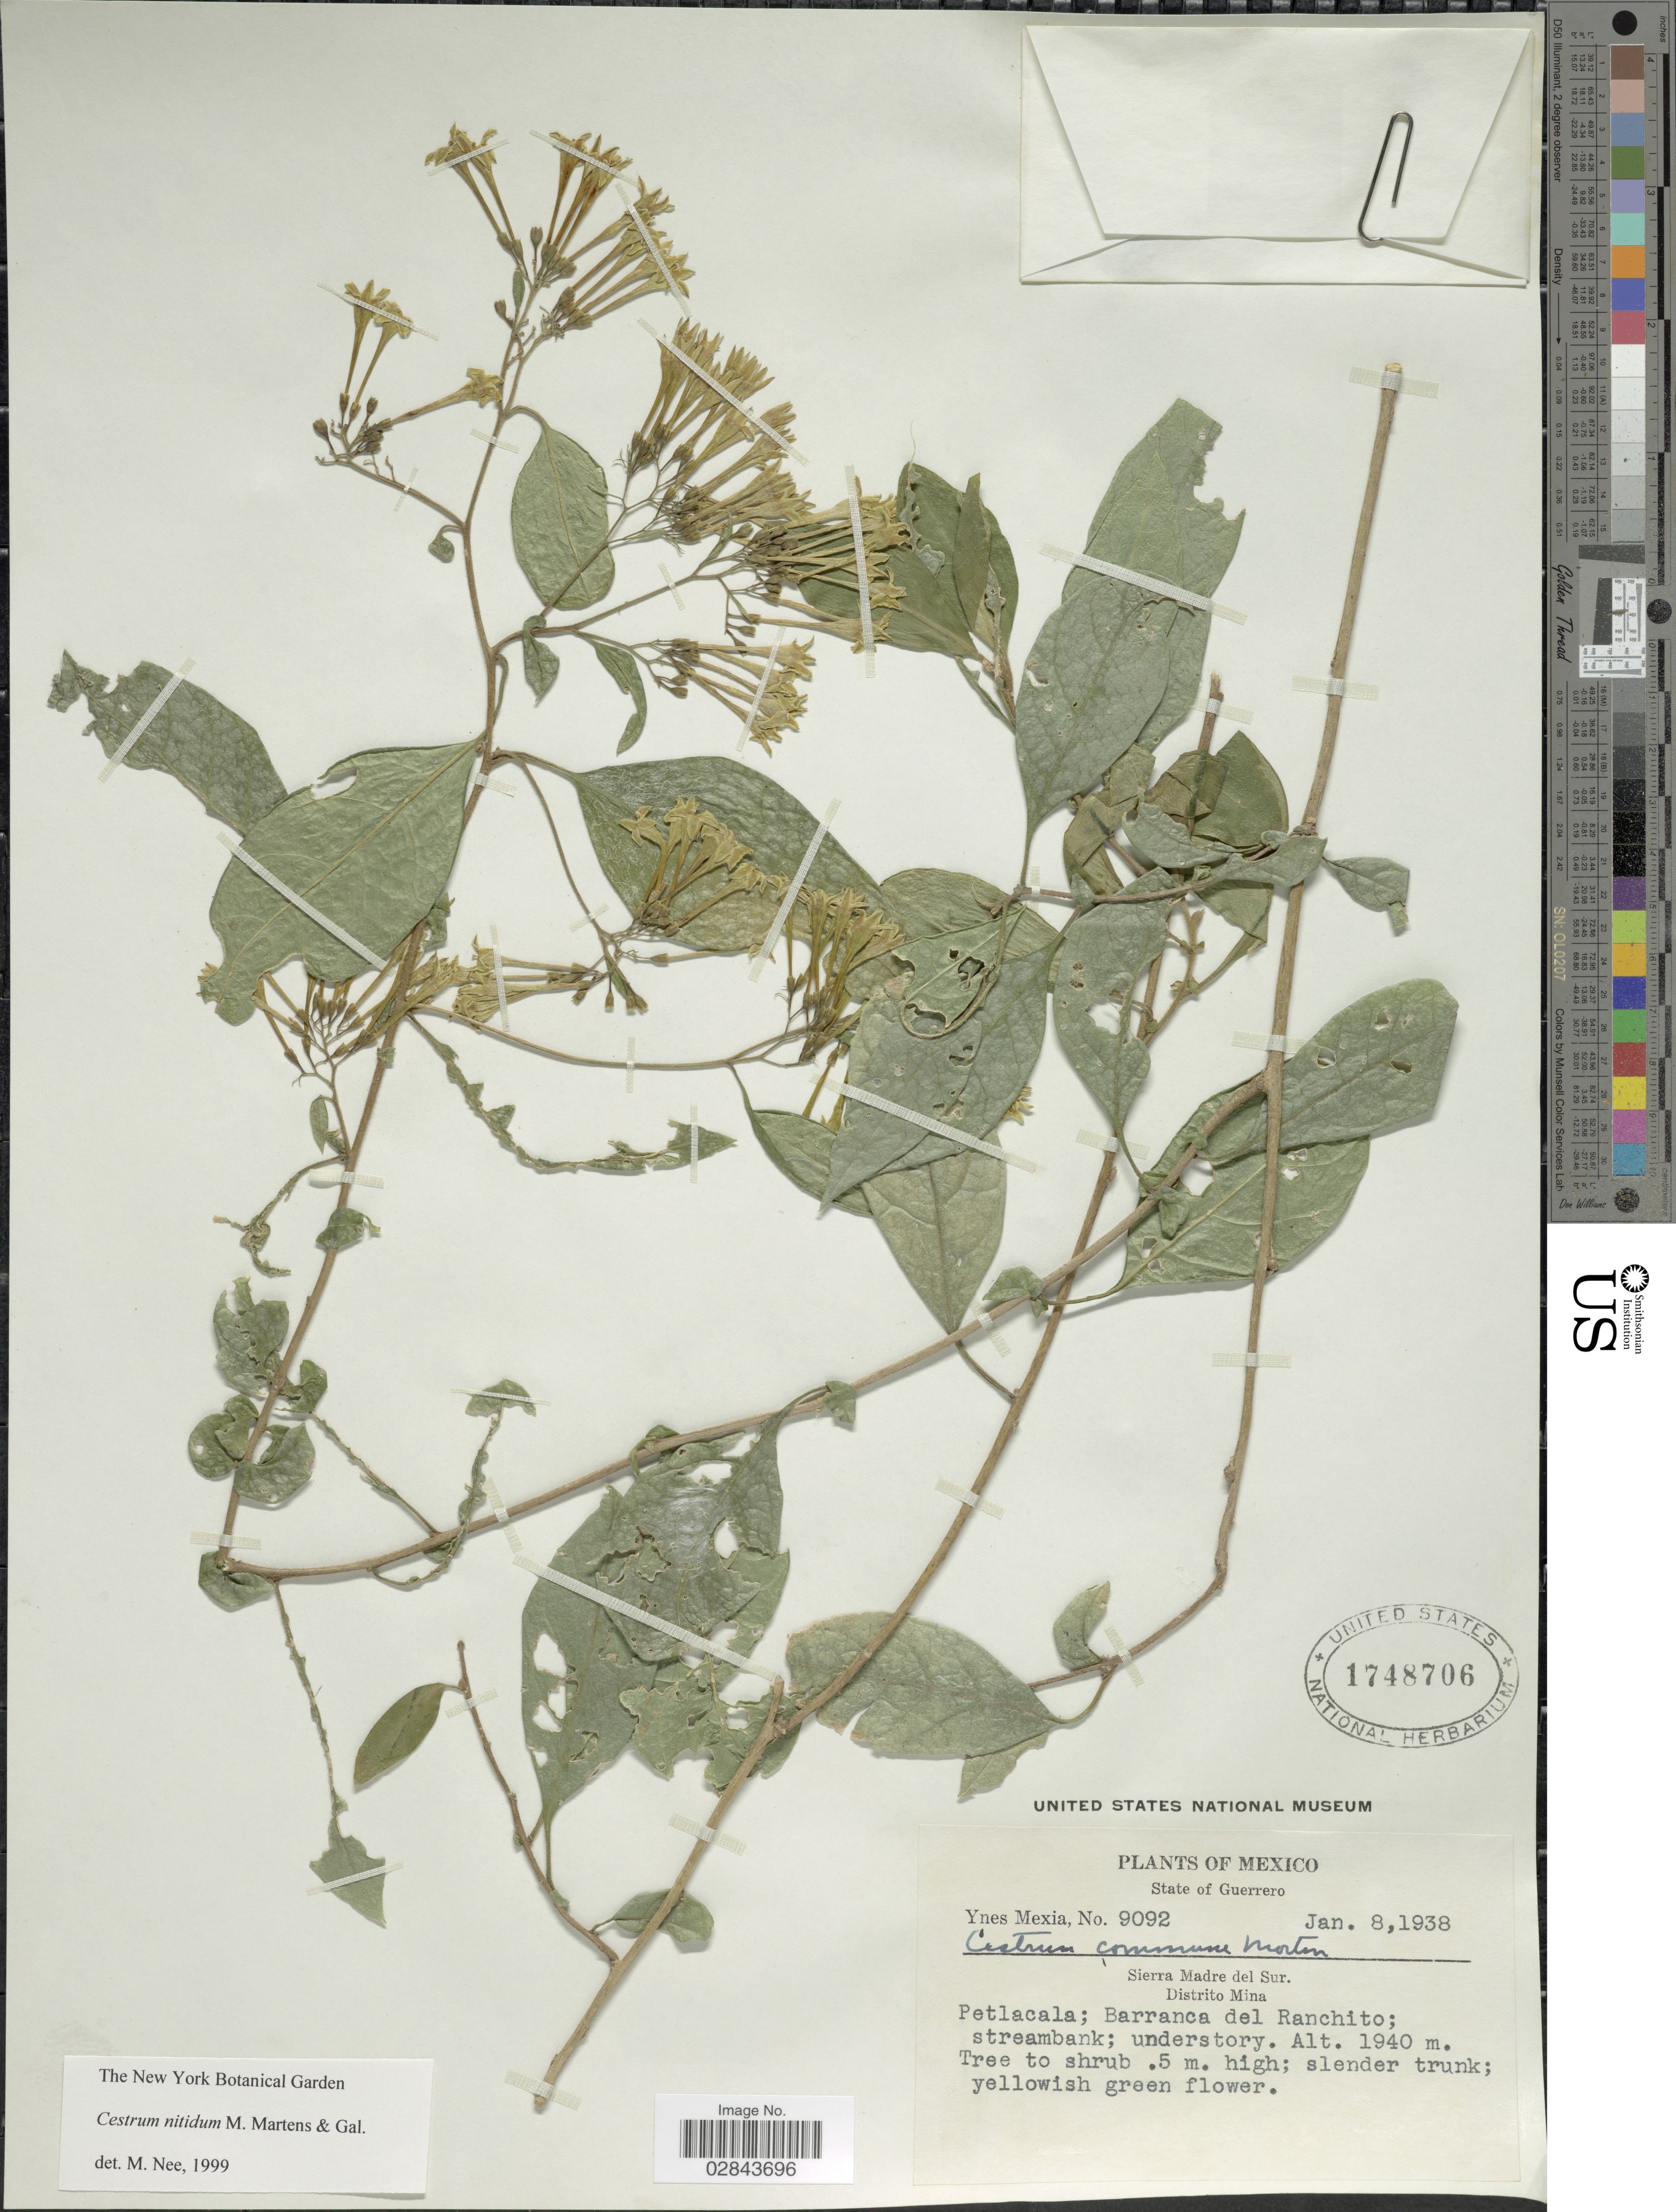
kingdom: Plantae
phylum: Tracheophyta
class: Magnoliopsida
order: Solanales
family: Solanaceae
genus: Cestrum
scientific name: Cestrum nitidum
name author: M. Martens & Galeotti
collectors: Y. Mexia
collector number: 9092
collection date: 1938-01-08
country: Mexico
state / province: Guerrero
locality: Sierra Madre del Sur., Distrito Mina, Petlacala; Barranca del Ranchito.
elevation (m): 1940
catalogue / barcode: US 1748706